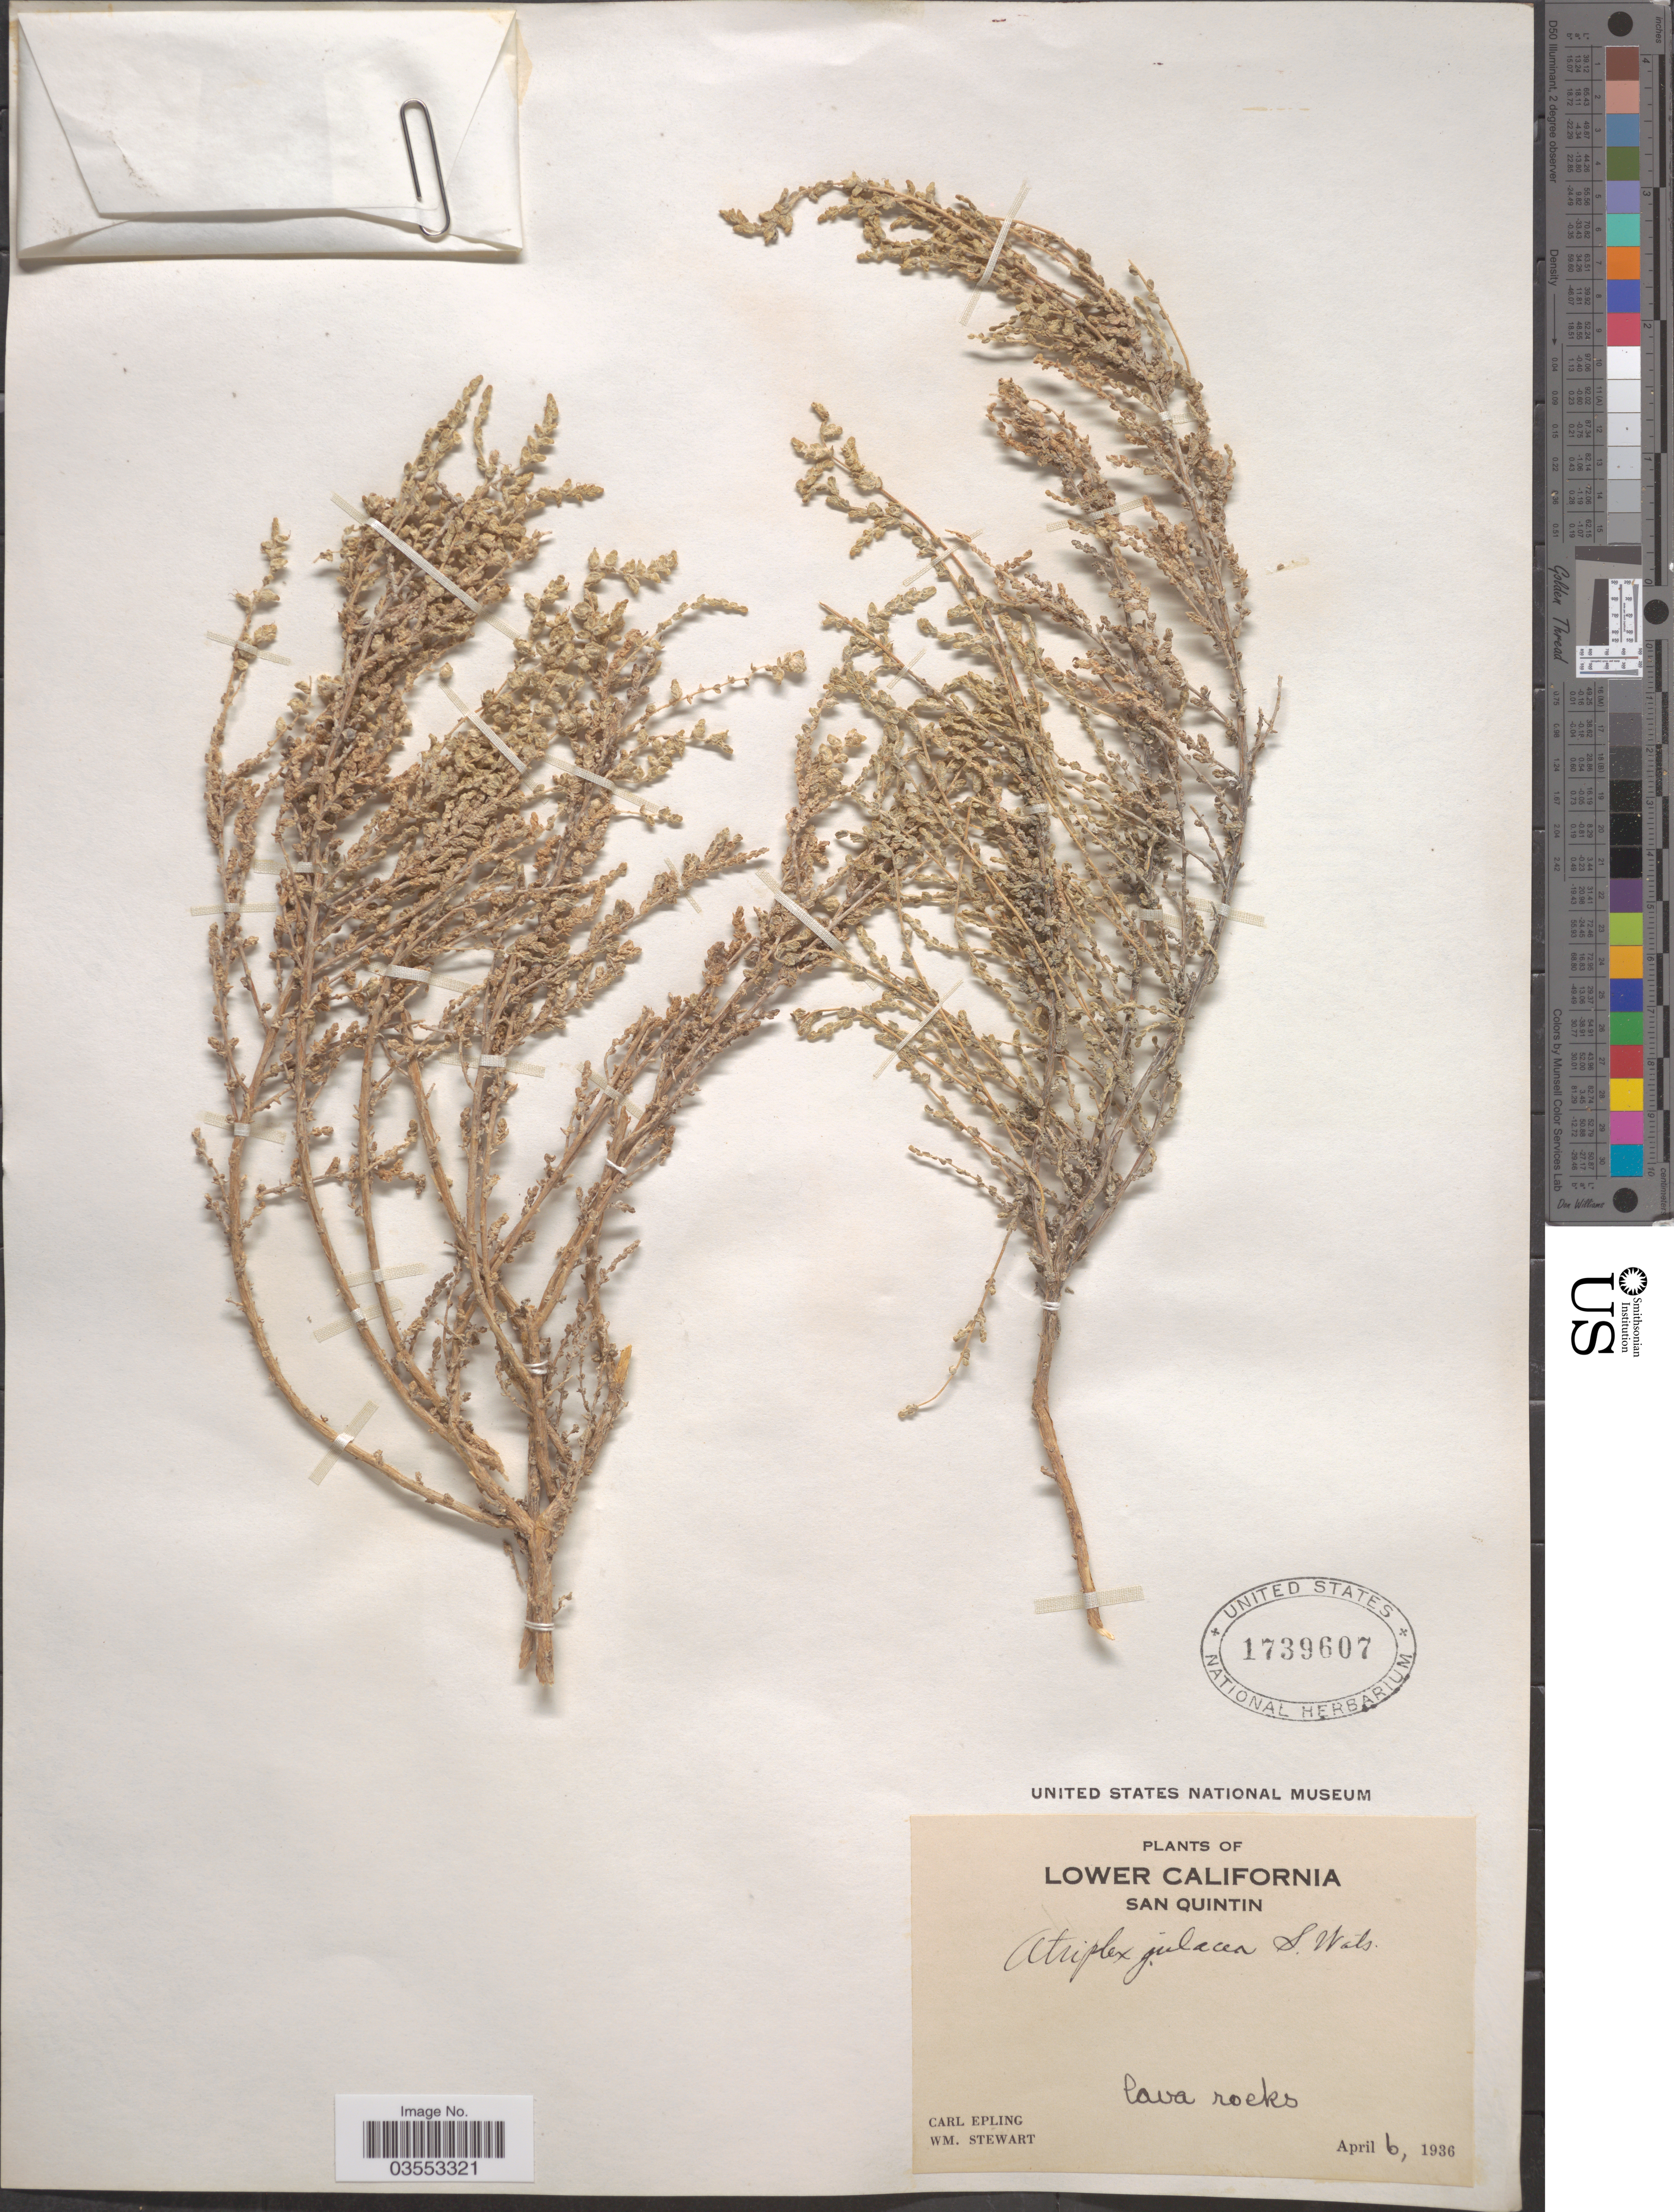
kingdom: Plantae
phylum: Tracheophyta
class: Magnoliopsida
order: Caryophyllales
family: Amaranthaceae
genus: Atriplex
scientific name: Atriplex julacea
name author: S. Watson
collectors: C. C. Epling & W. Stewart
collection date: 1936-04-06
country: Mexico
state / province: Baja California Norte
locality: Lower California. San Quintin, lava rocks.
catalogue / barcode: US 1739607